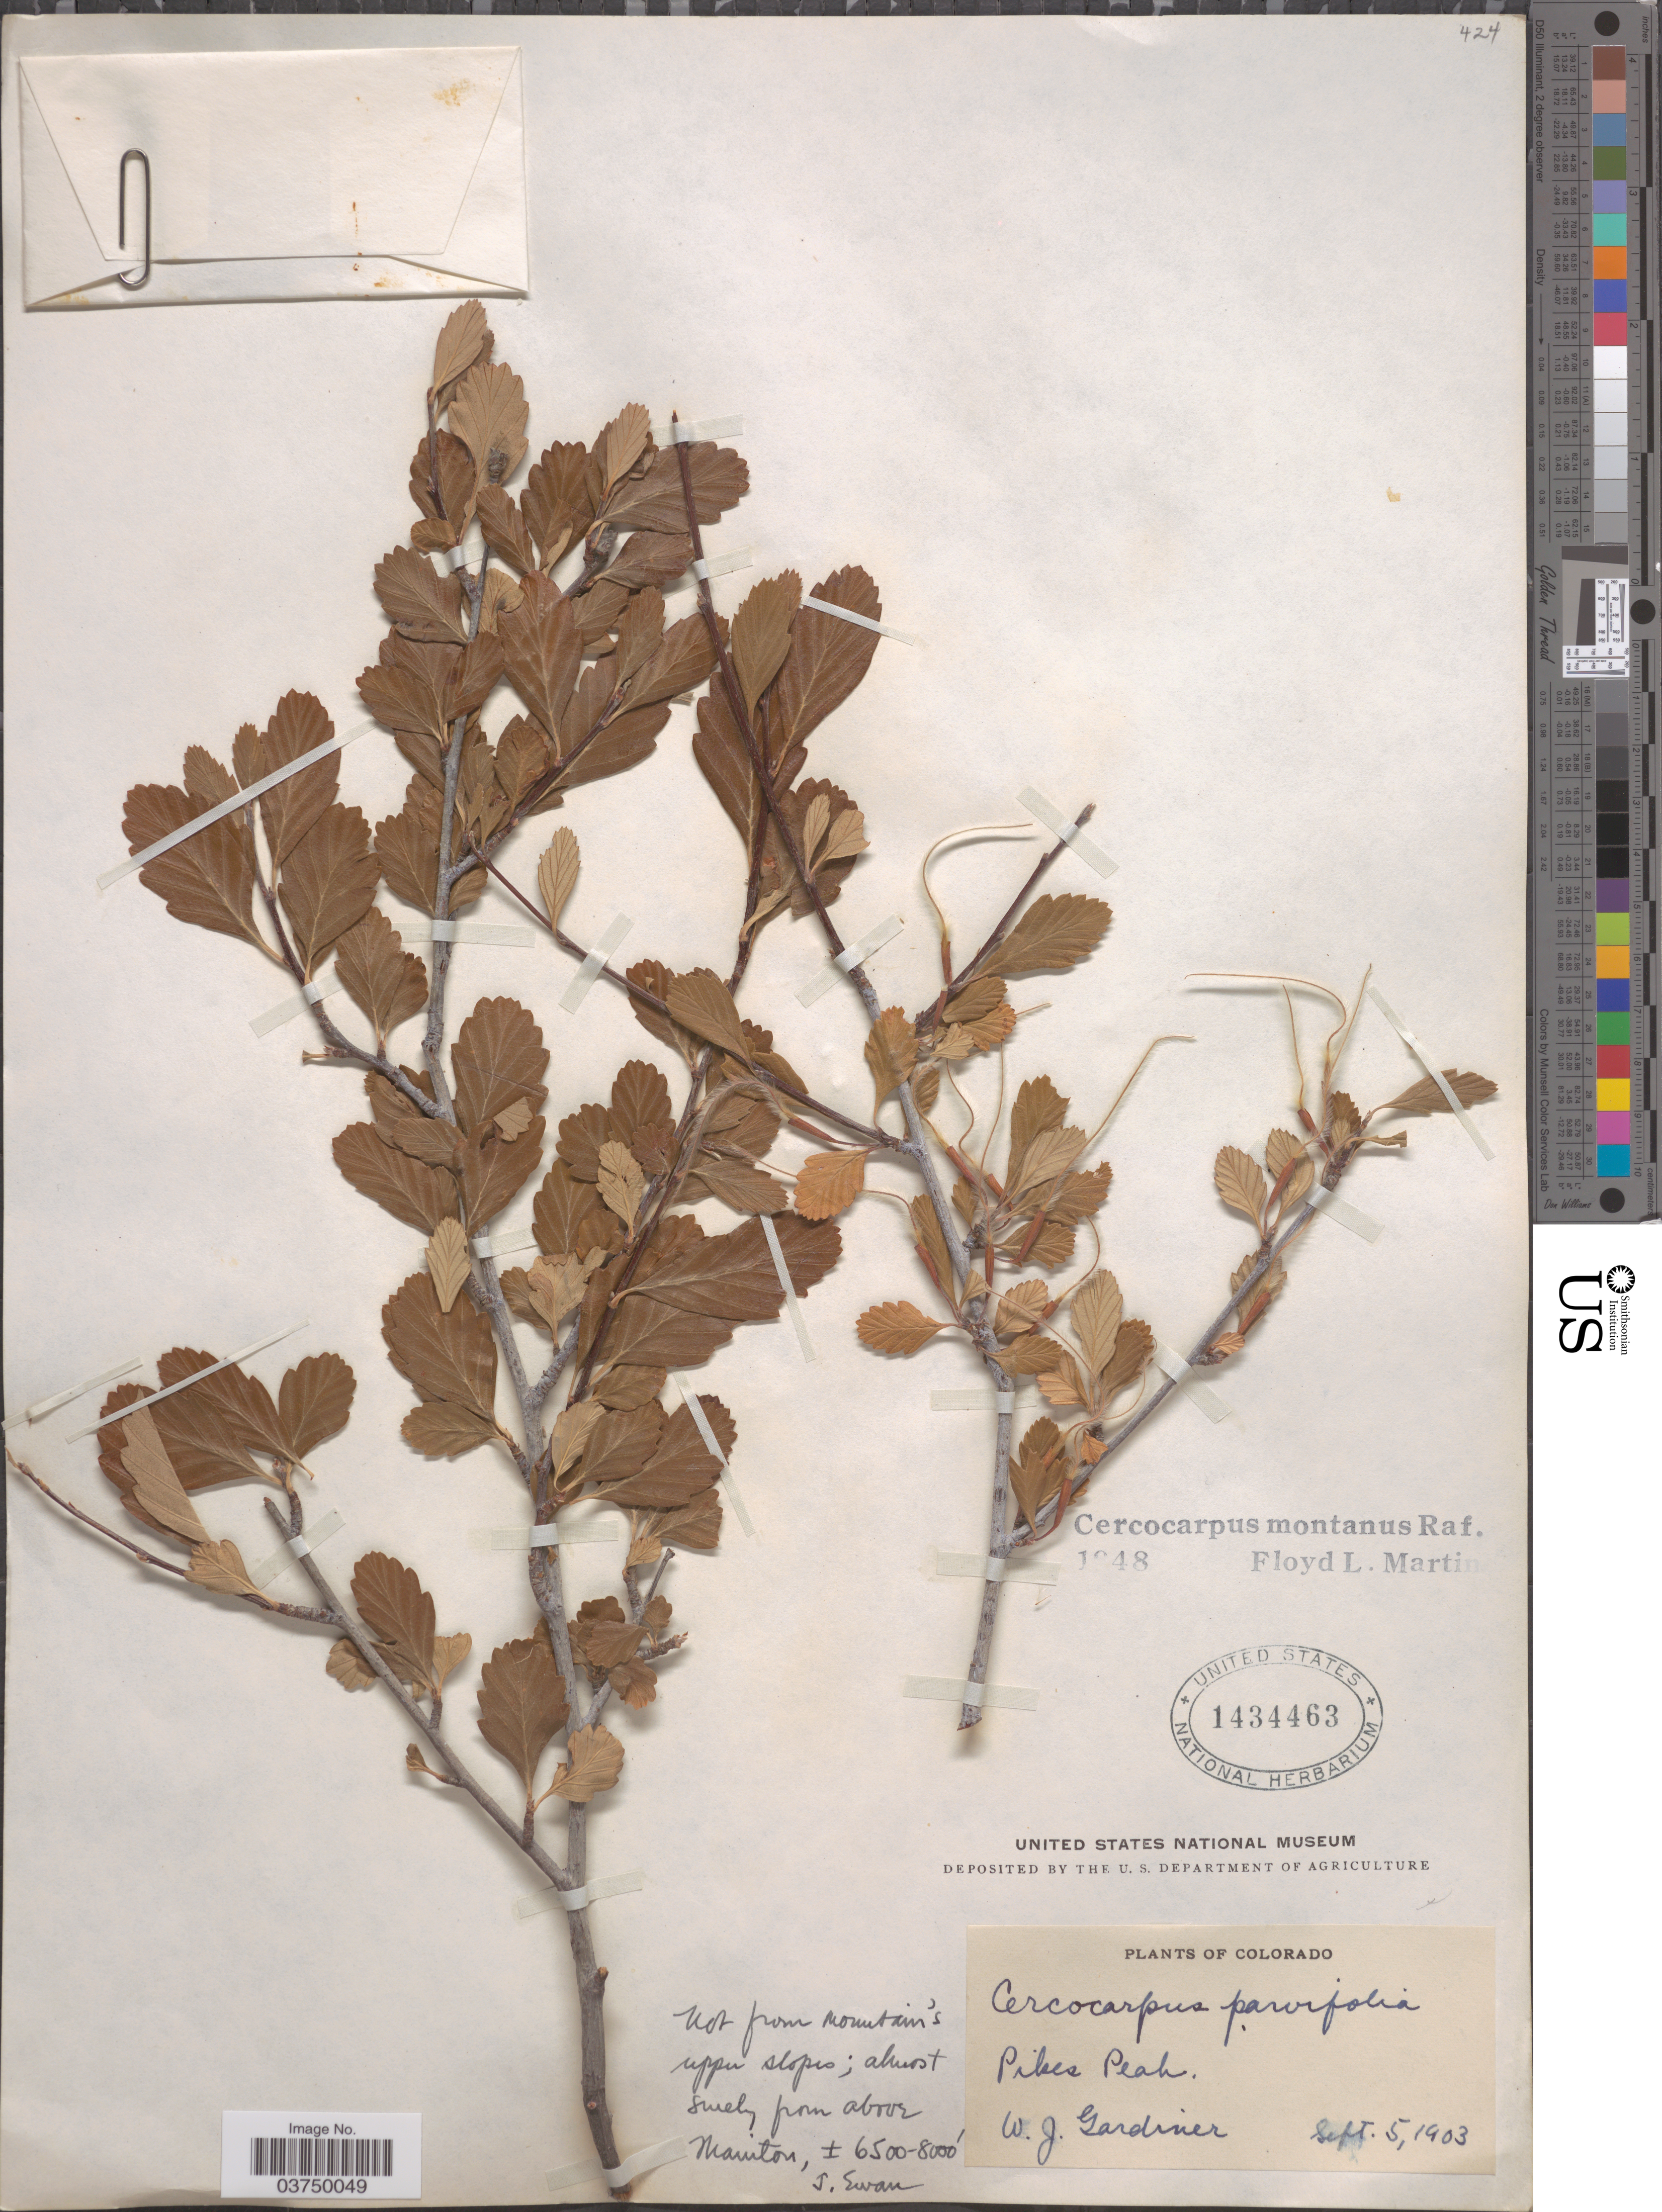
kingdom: Plantae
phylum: Tracheophyta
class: Magnoliopsida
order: Rosales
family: Rosaceae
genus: Cercocarpus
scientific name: Cercocarpus montanus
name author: Raf.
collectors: W. Gardiner & J. A. Ewan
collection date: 1903-09-05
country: United States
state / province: Colorado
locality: Pikes Peak. Above Manitou.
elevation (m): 1981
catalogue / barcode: US 1434463